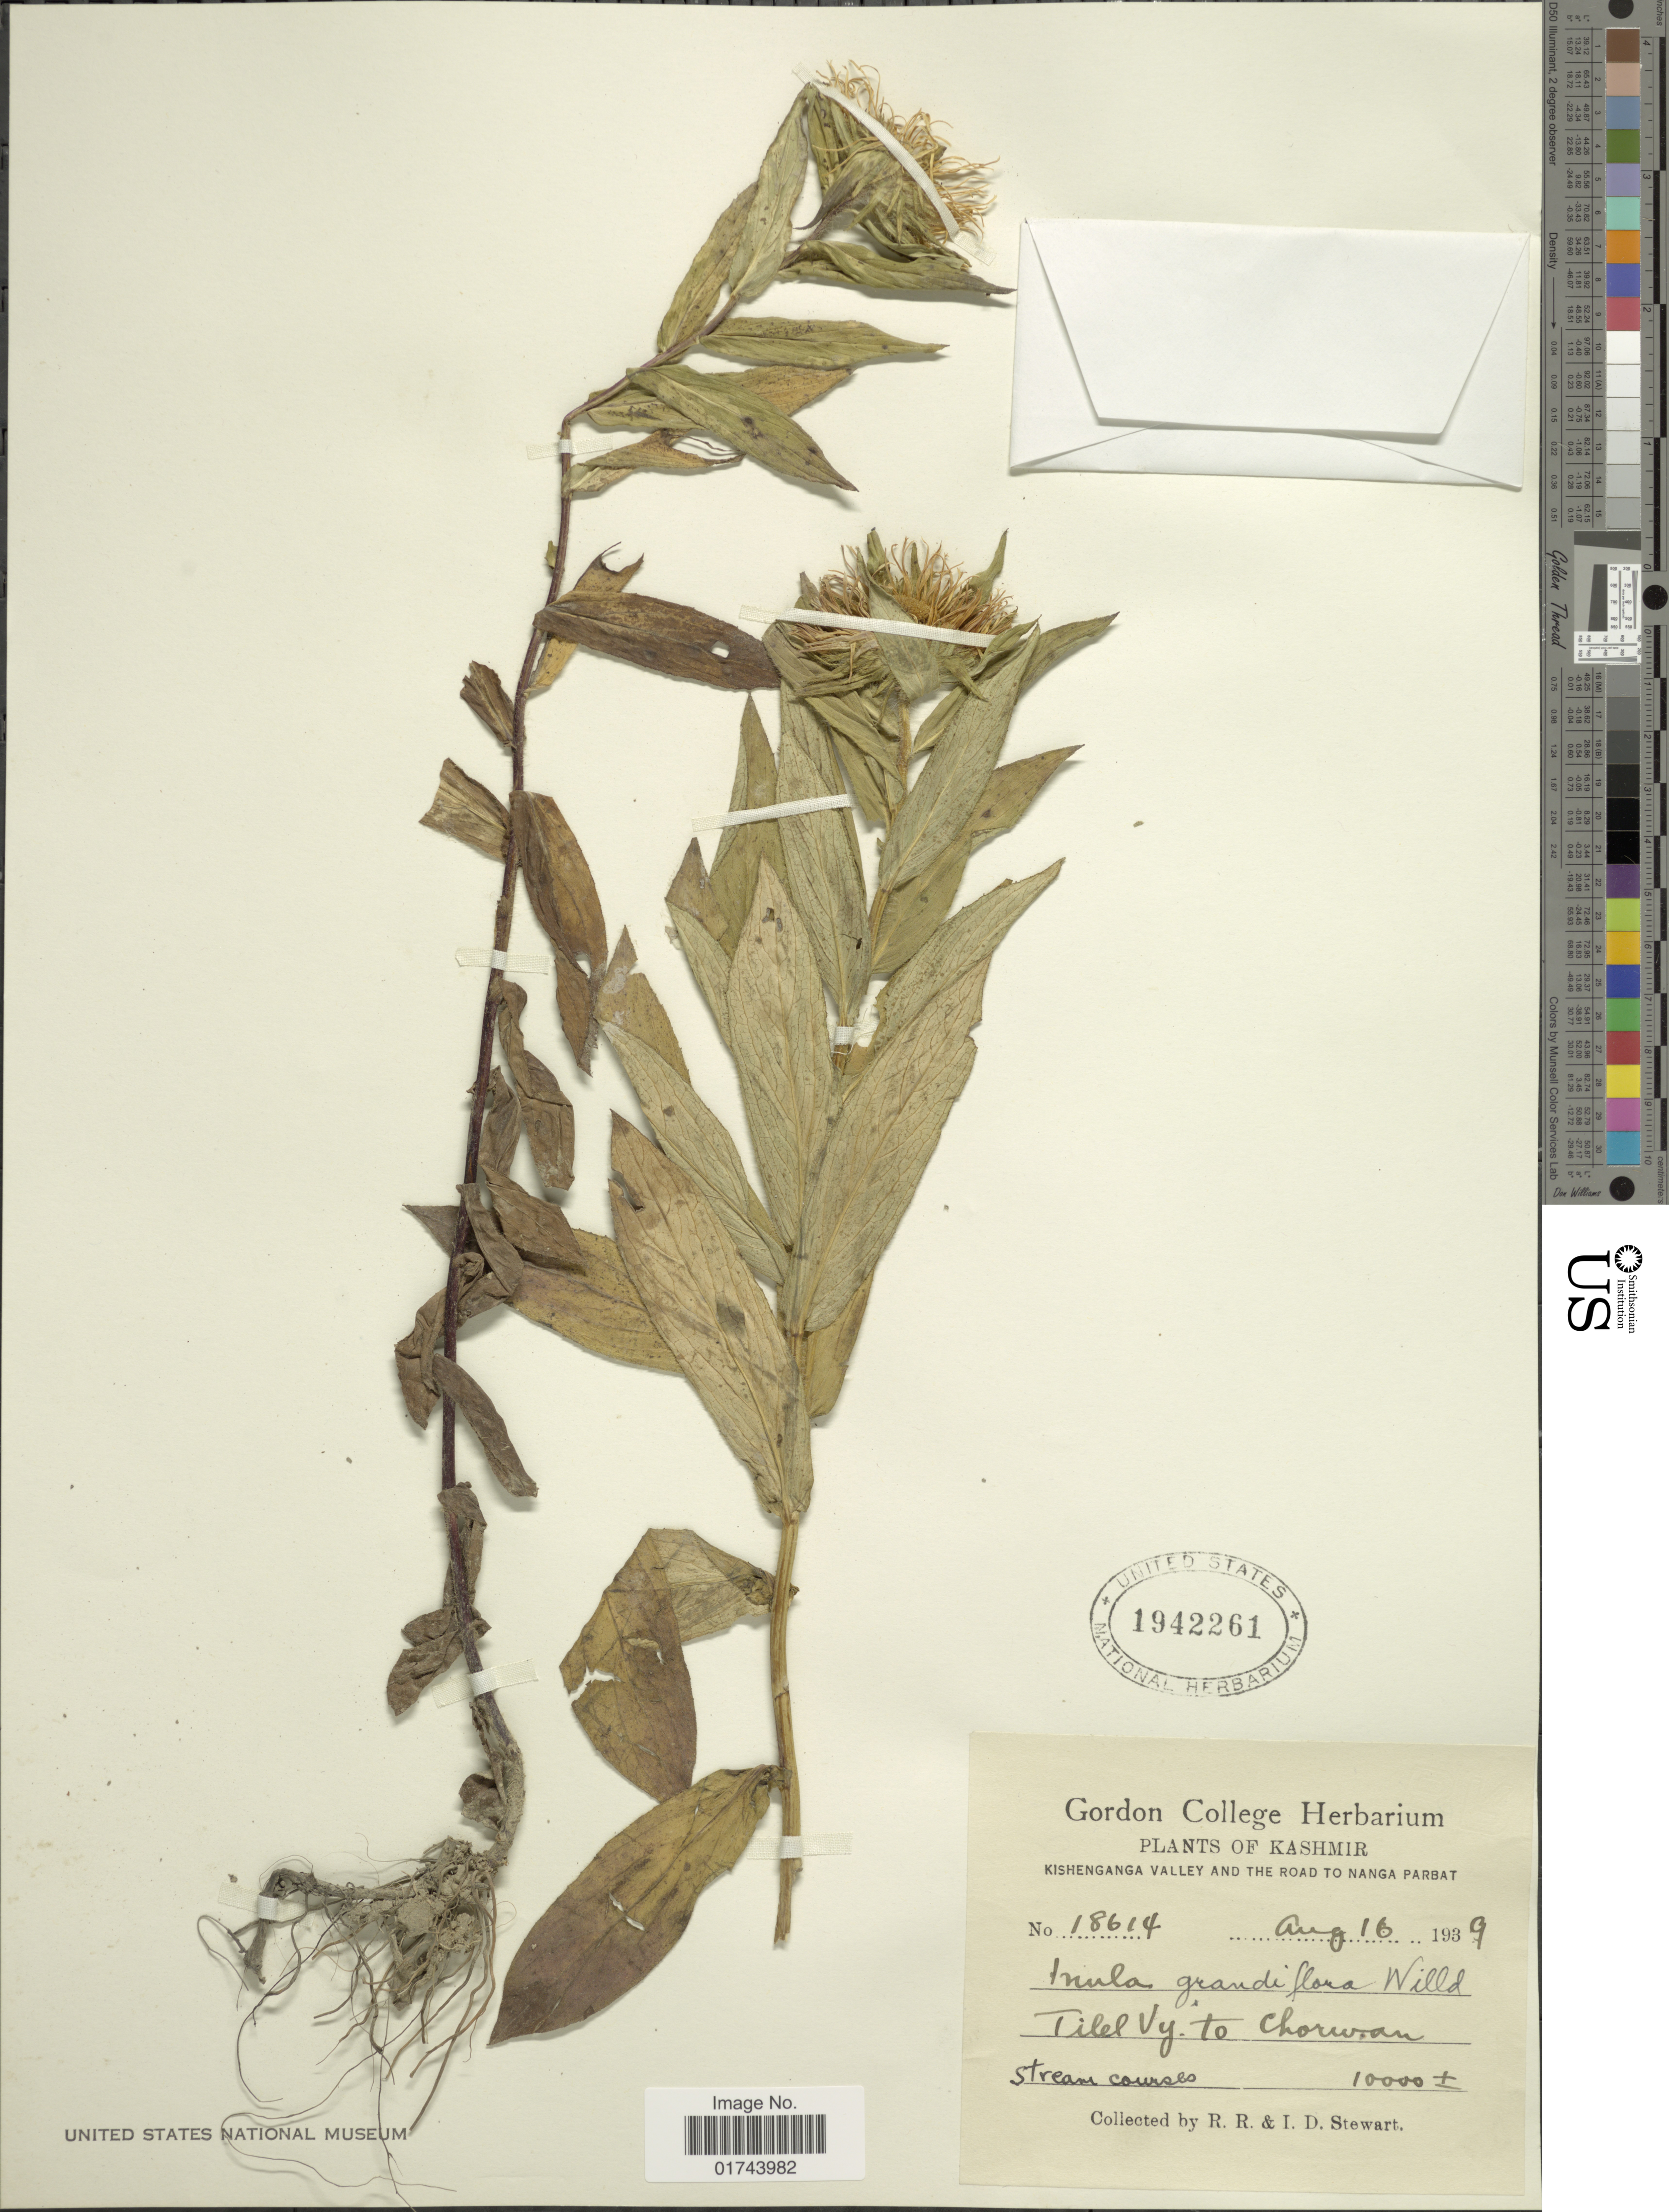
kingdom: Plantae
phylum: Tracheophyta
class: Magnoliopsida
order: Asterales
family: Asteraceae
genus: Inula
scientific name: Inula grandiflora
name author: Willd.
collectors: R. R. Stewart & I. Stewart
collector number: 18614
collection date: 1939-08-16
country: India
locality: Kashmir, Tilel Vy to Chorwan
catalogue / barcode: US 1942261